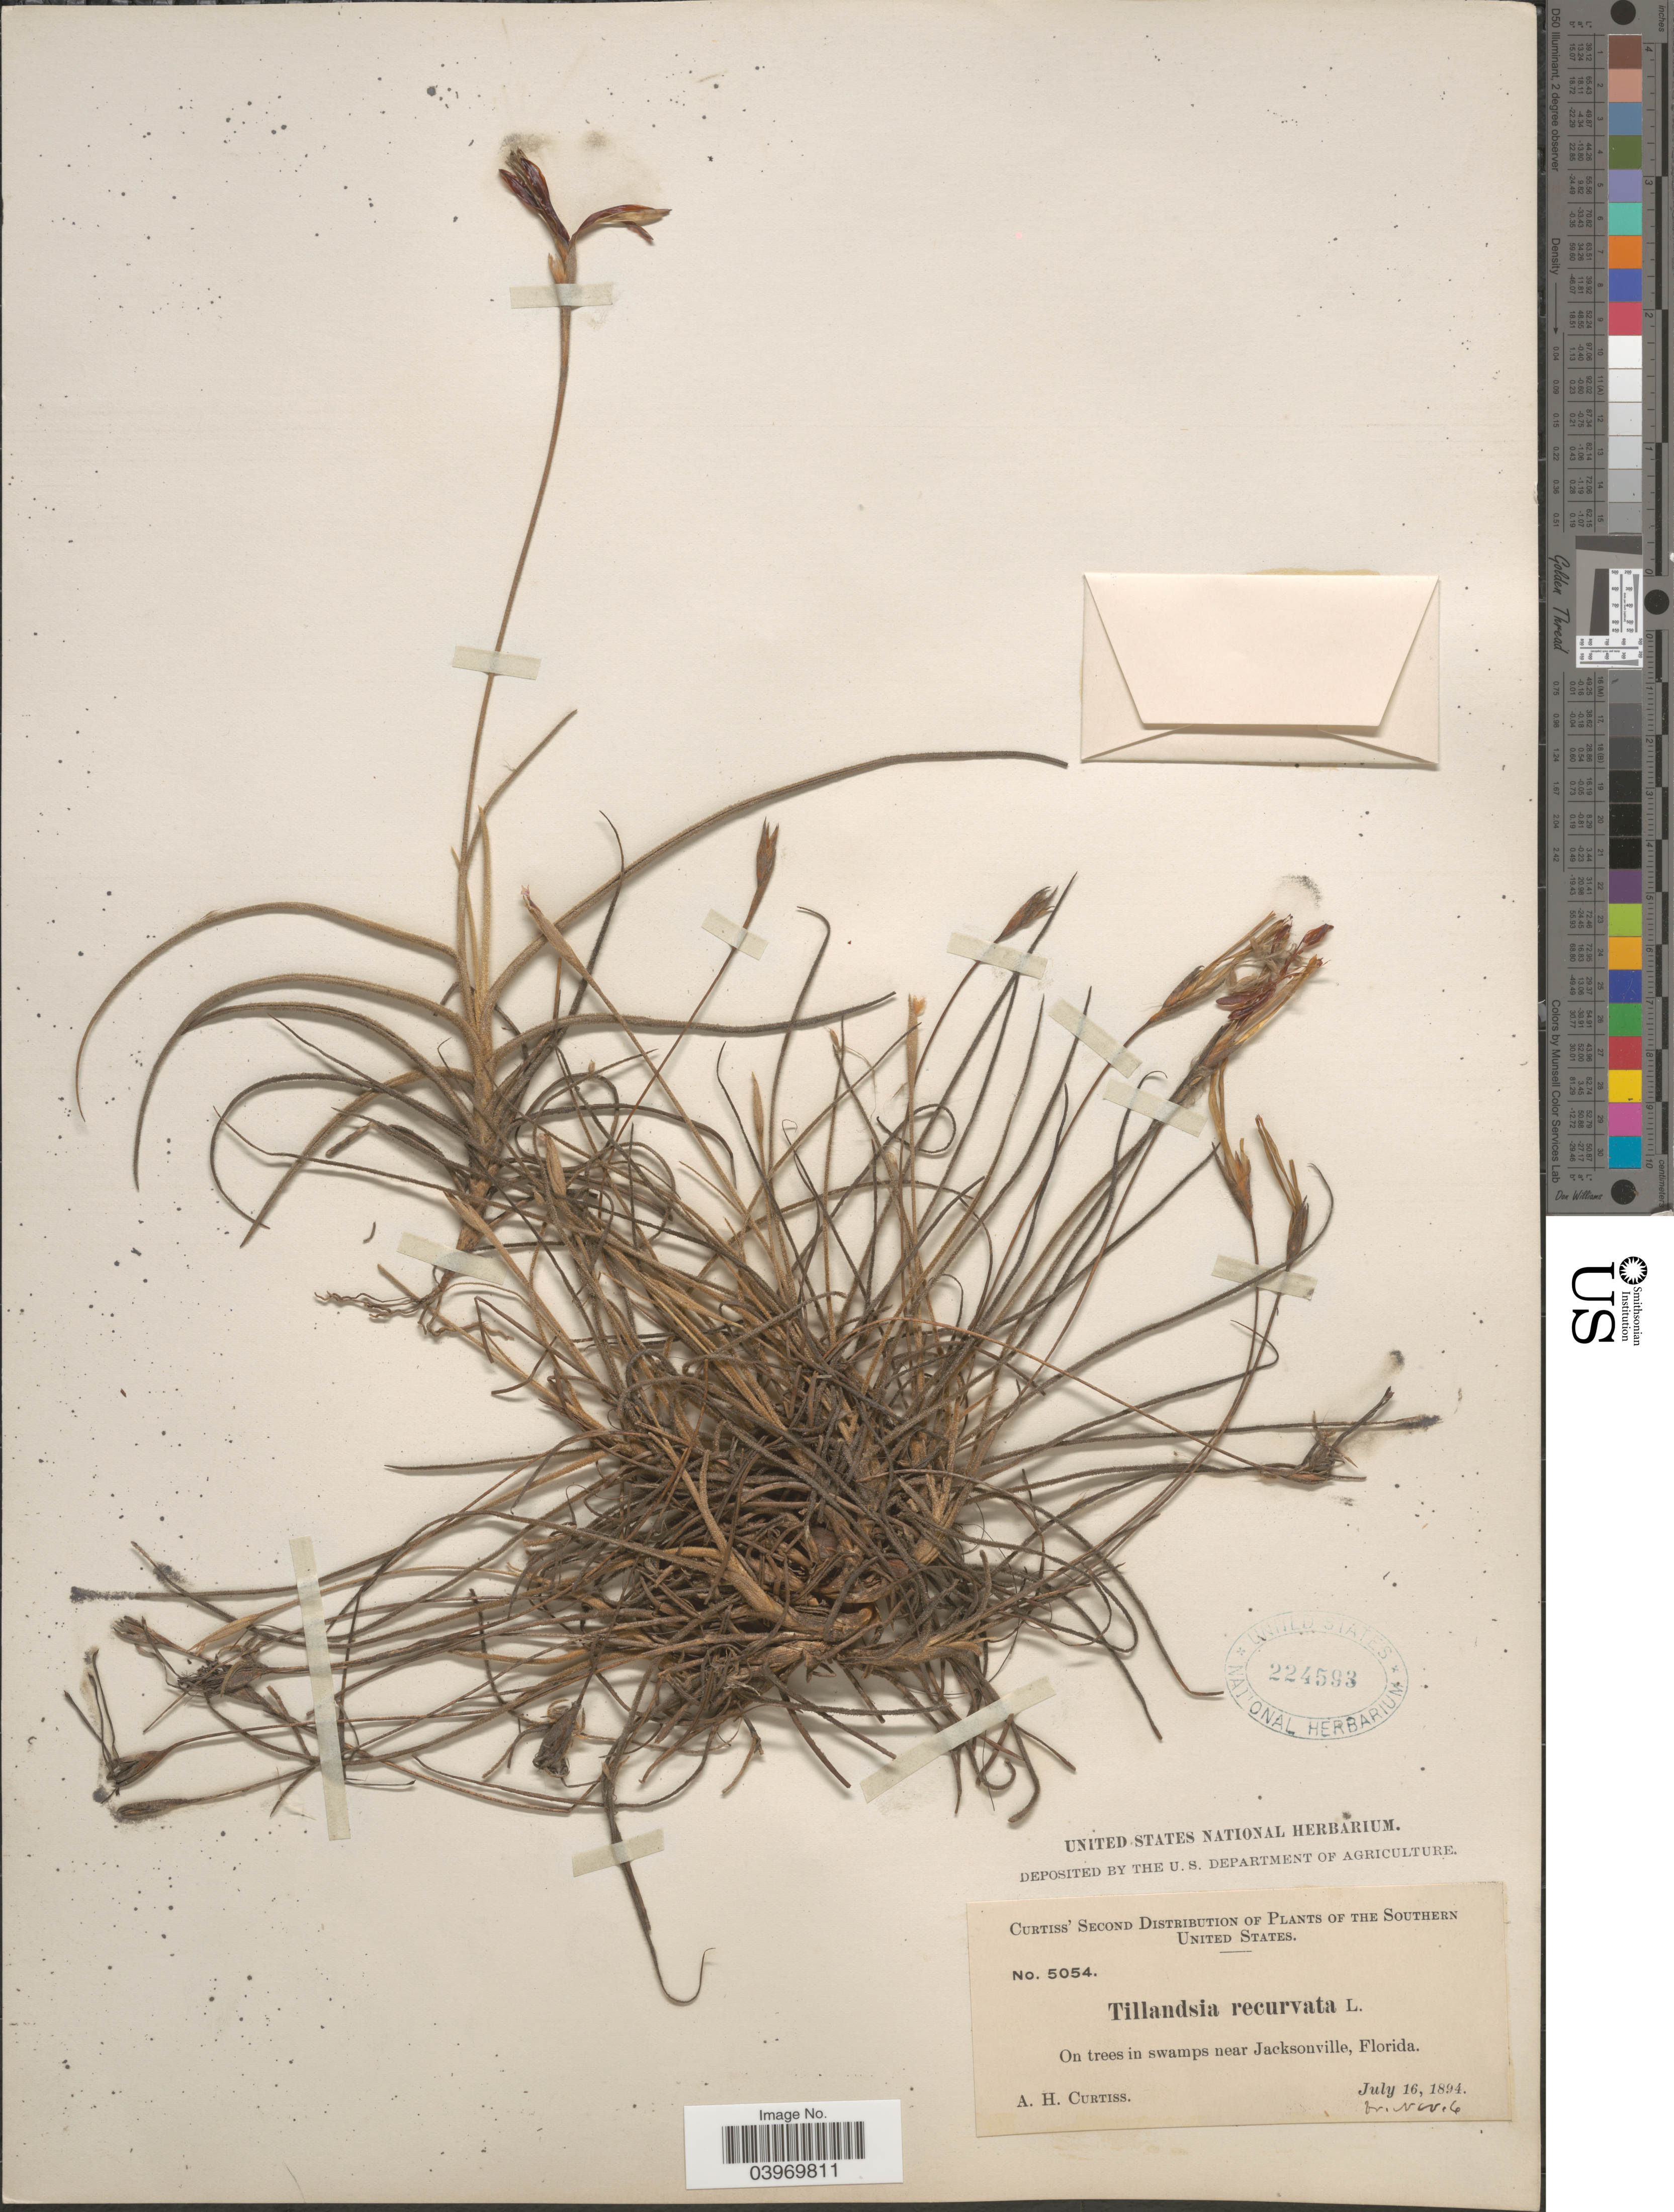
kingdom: Plantae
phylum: Tracheophyta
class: Liliopsida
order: Poales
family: Bromeliaceae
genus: Tillandsia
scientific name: Tillandsia recurvata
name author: L.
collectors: A. H. Curtiss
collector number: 5054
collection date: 1894-07-16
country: United States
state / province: Florida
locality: The Southern United States. On trees in swamps near Jacksonville.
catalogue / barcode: US 224593